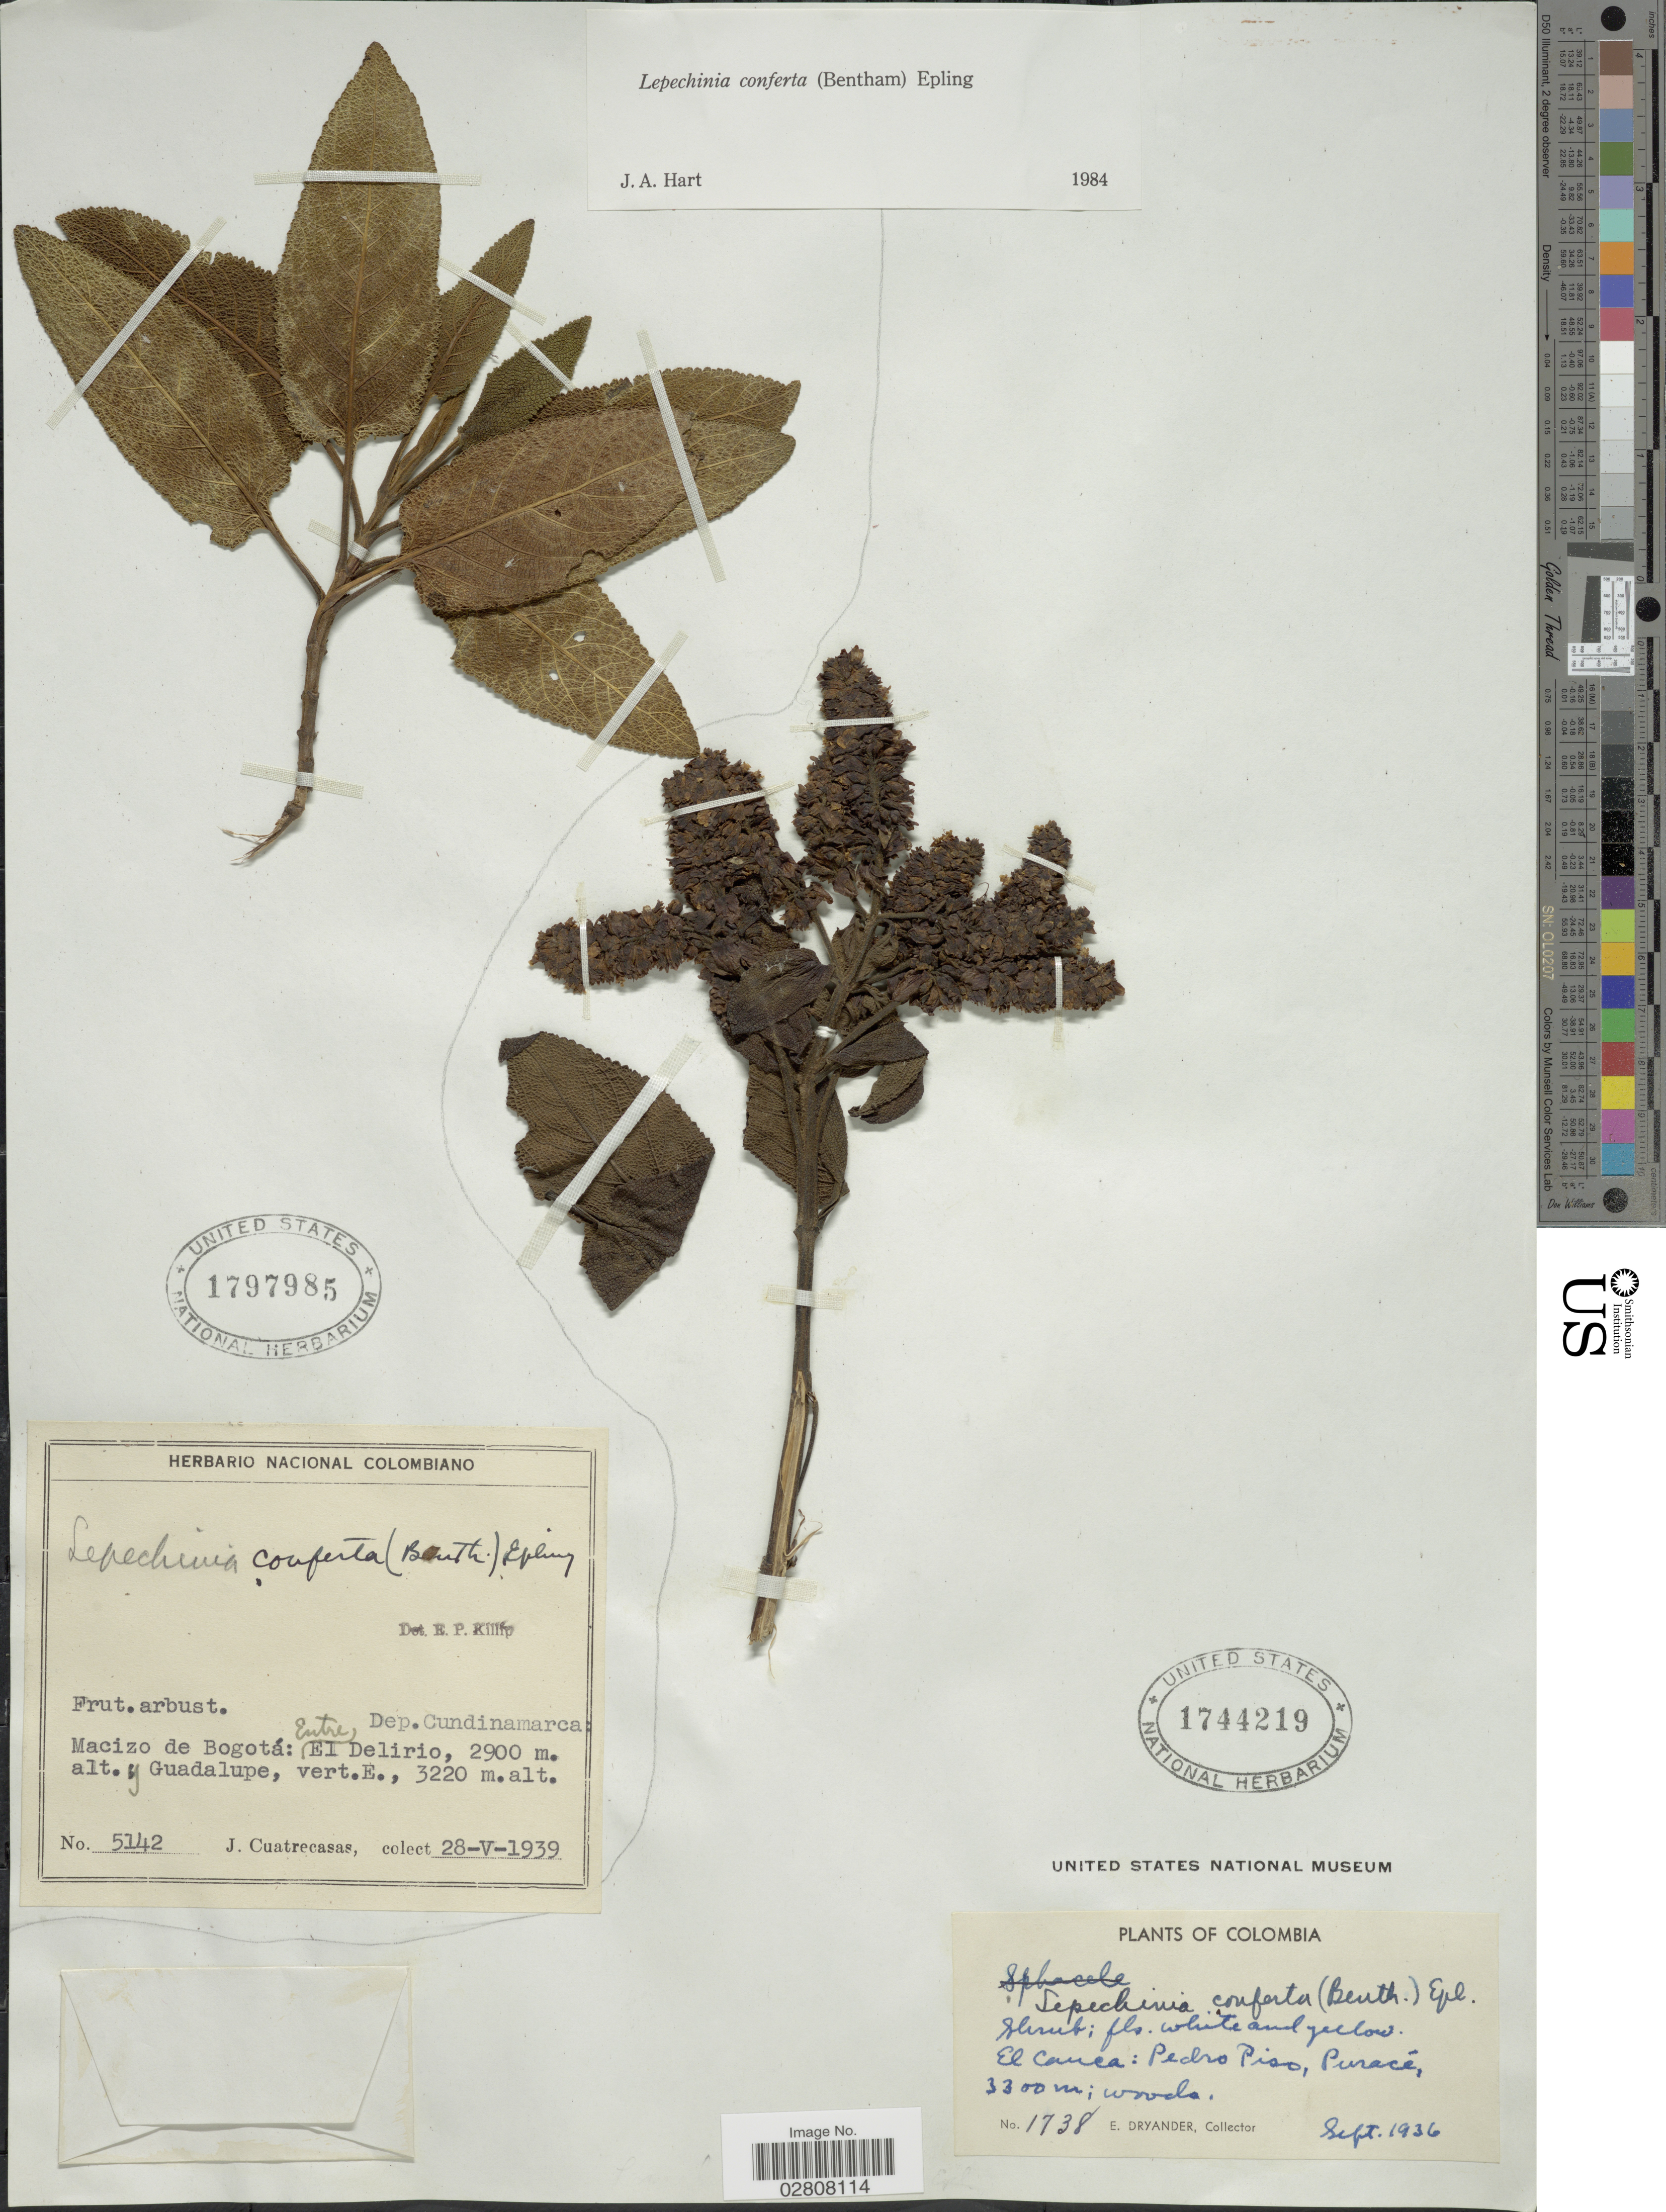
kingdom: Plantae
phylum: Tracheophyta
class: Magnoliopsida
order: Lamiales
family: Lamiaceae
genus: Lepechinia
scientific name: Lepechinia conferta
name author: (Benth.) Epling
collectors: E. Dryander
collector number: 1738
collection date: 1936-09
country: Colombia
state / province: Cauca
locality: El Cauca: Pedro Piso, Puracé.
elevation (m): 3300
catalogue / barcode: US 1744219